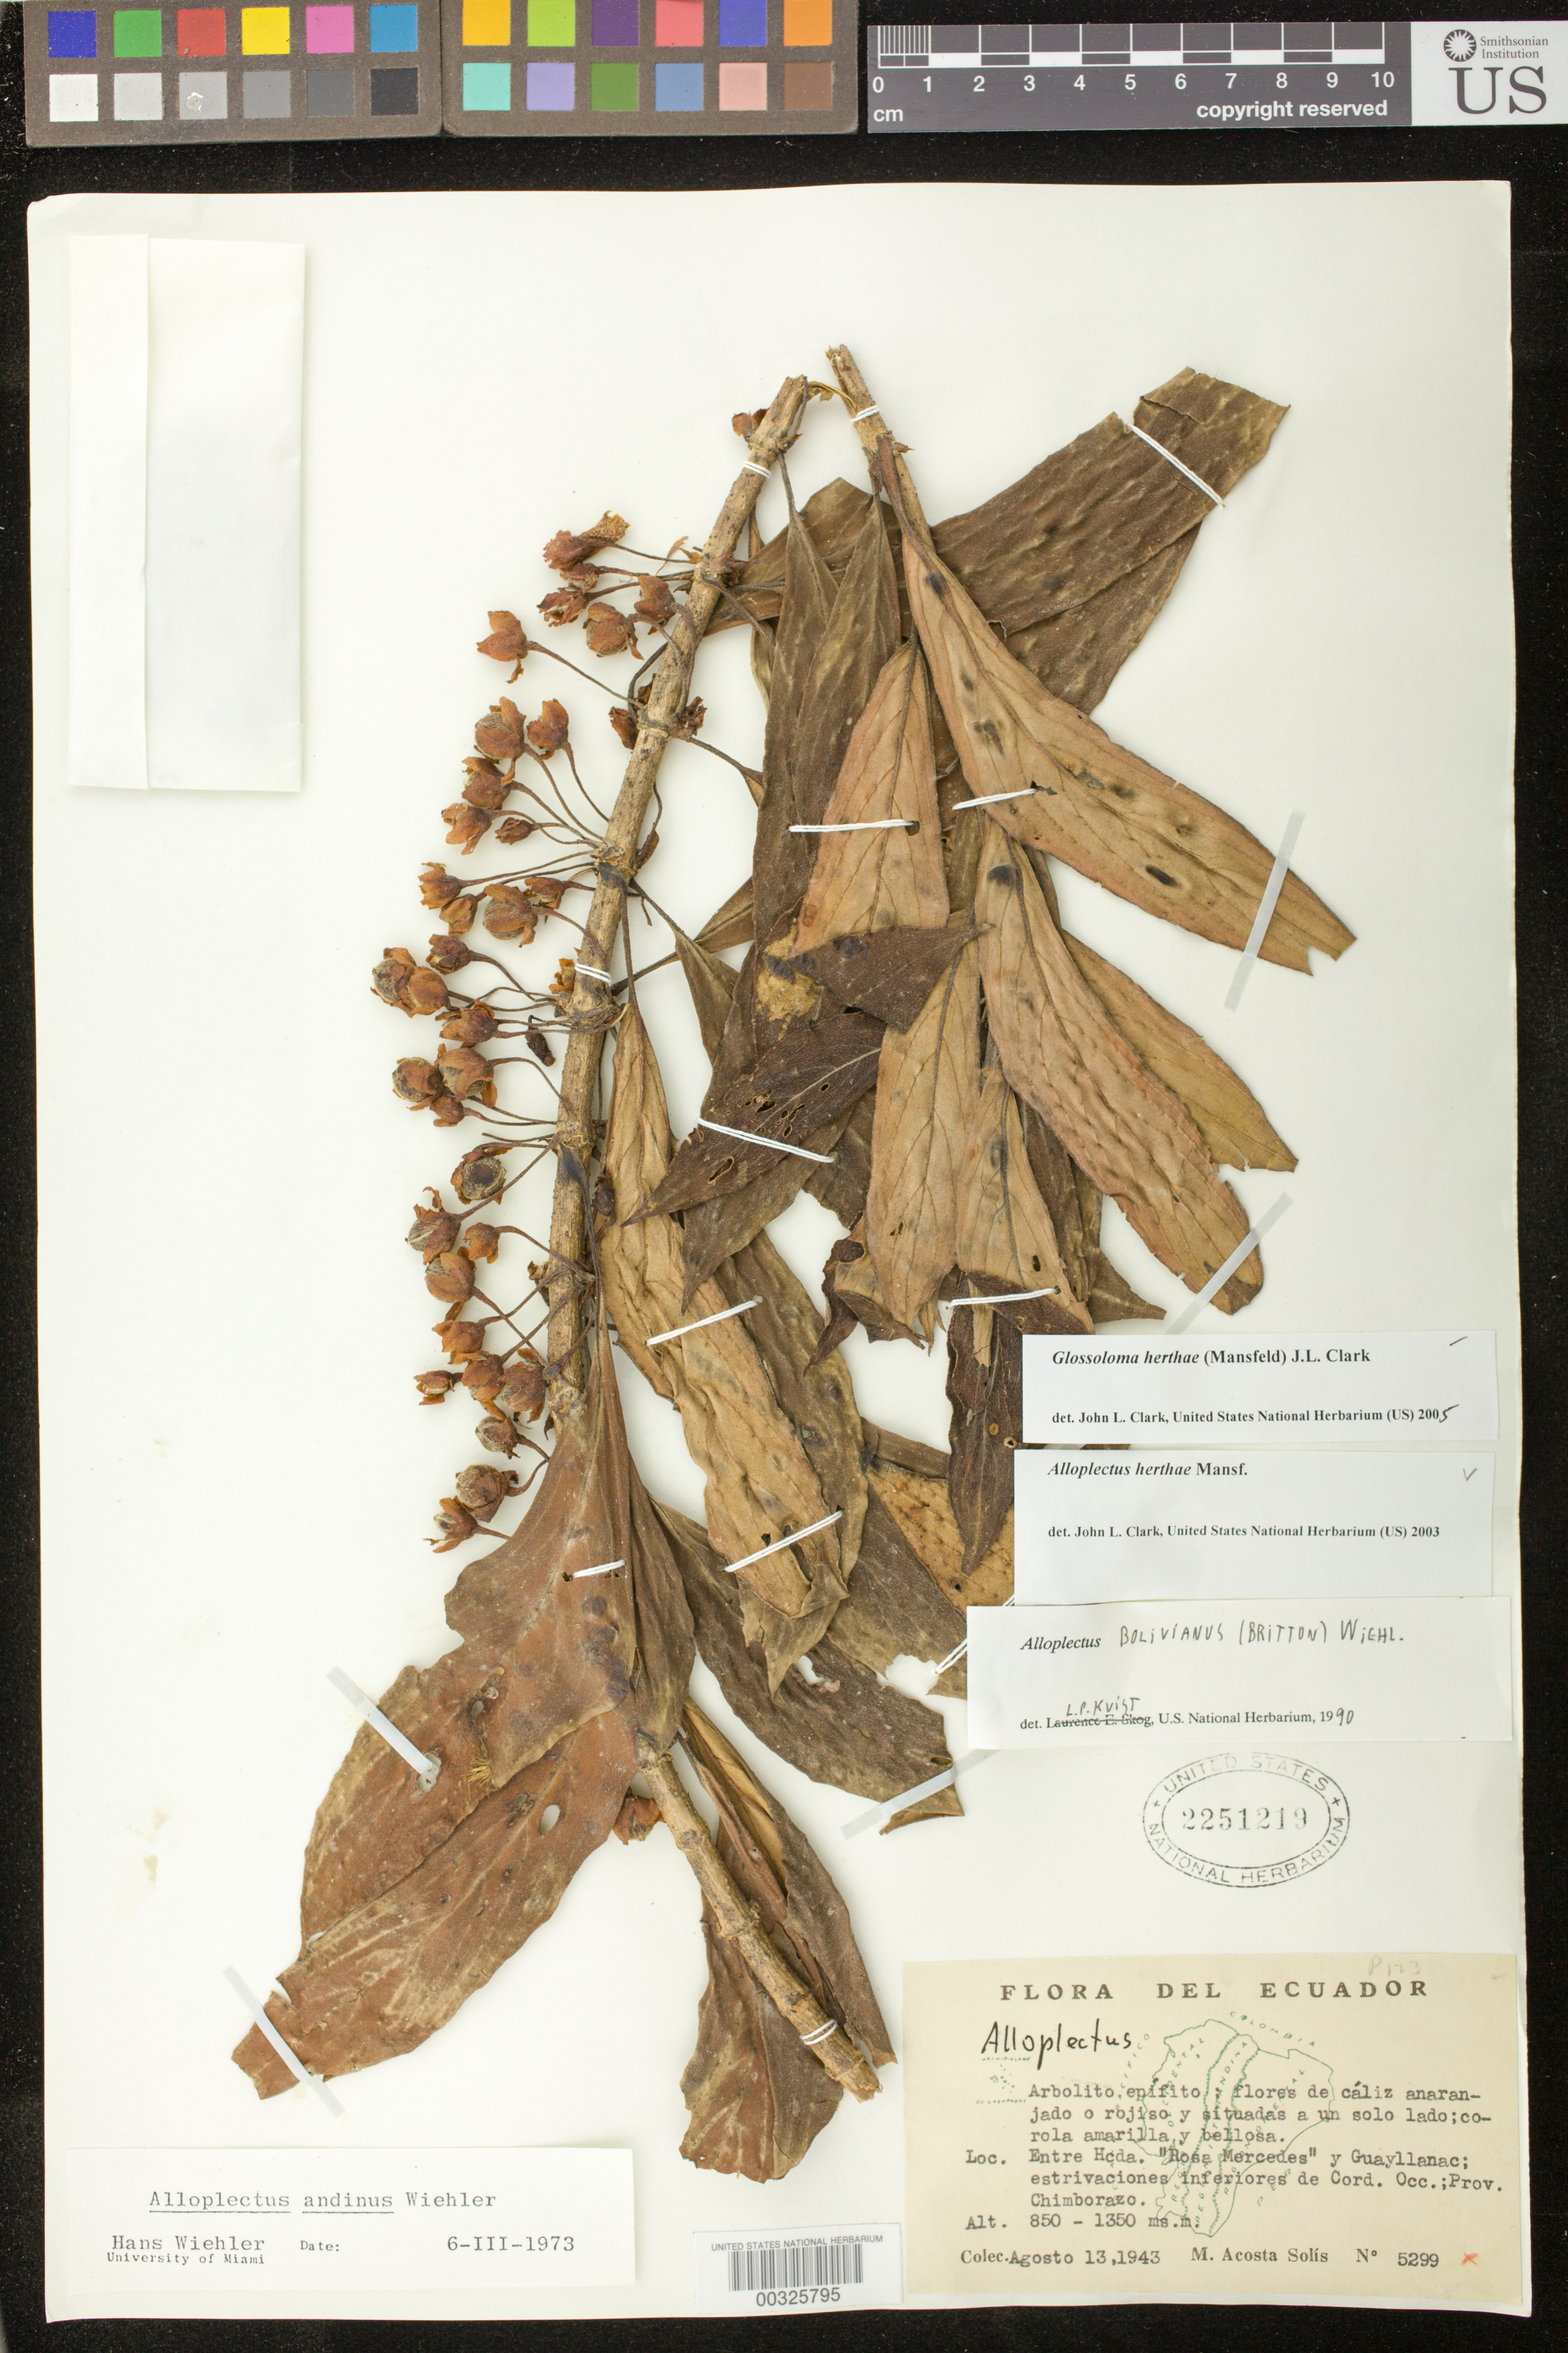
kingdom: Plantae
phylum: Tracheophyta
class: Magnoliopsida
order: Lamiales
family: Gesneriaceae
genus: Glossoloma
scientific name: Glossoloma herthae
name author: (Mansf.) J.L. Clark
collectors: M. Acosta Solis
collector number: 5299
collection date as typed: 13 Aug 1943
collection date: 1943-08-13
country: Ecuador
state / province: Chimborazo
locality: Between Hcda. "Rosa Mercedes" and Guayllanac, ...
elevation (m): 850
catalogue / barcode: US 2251219